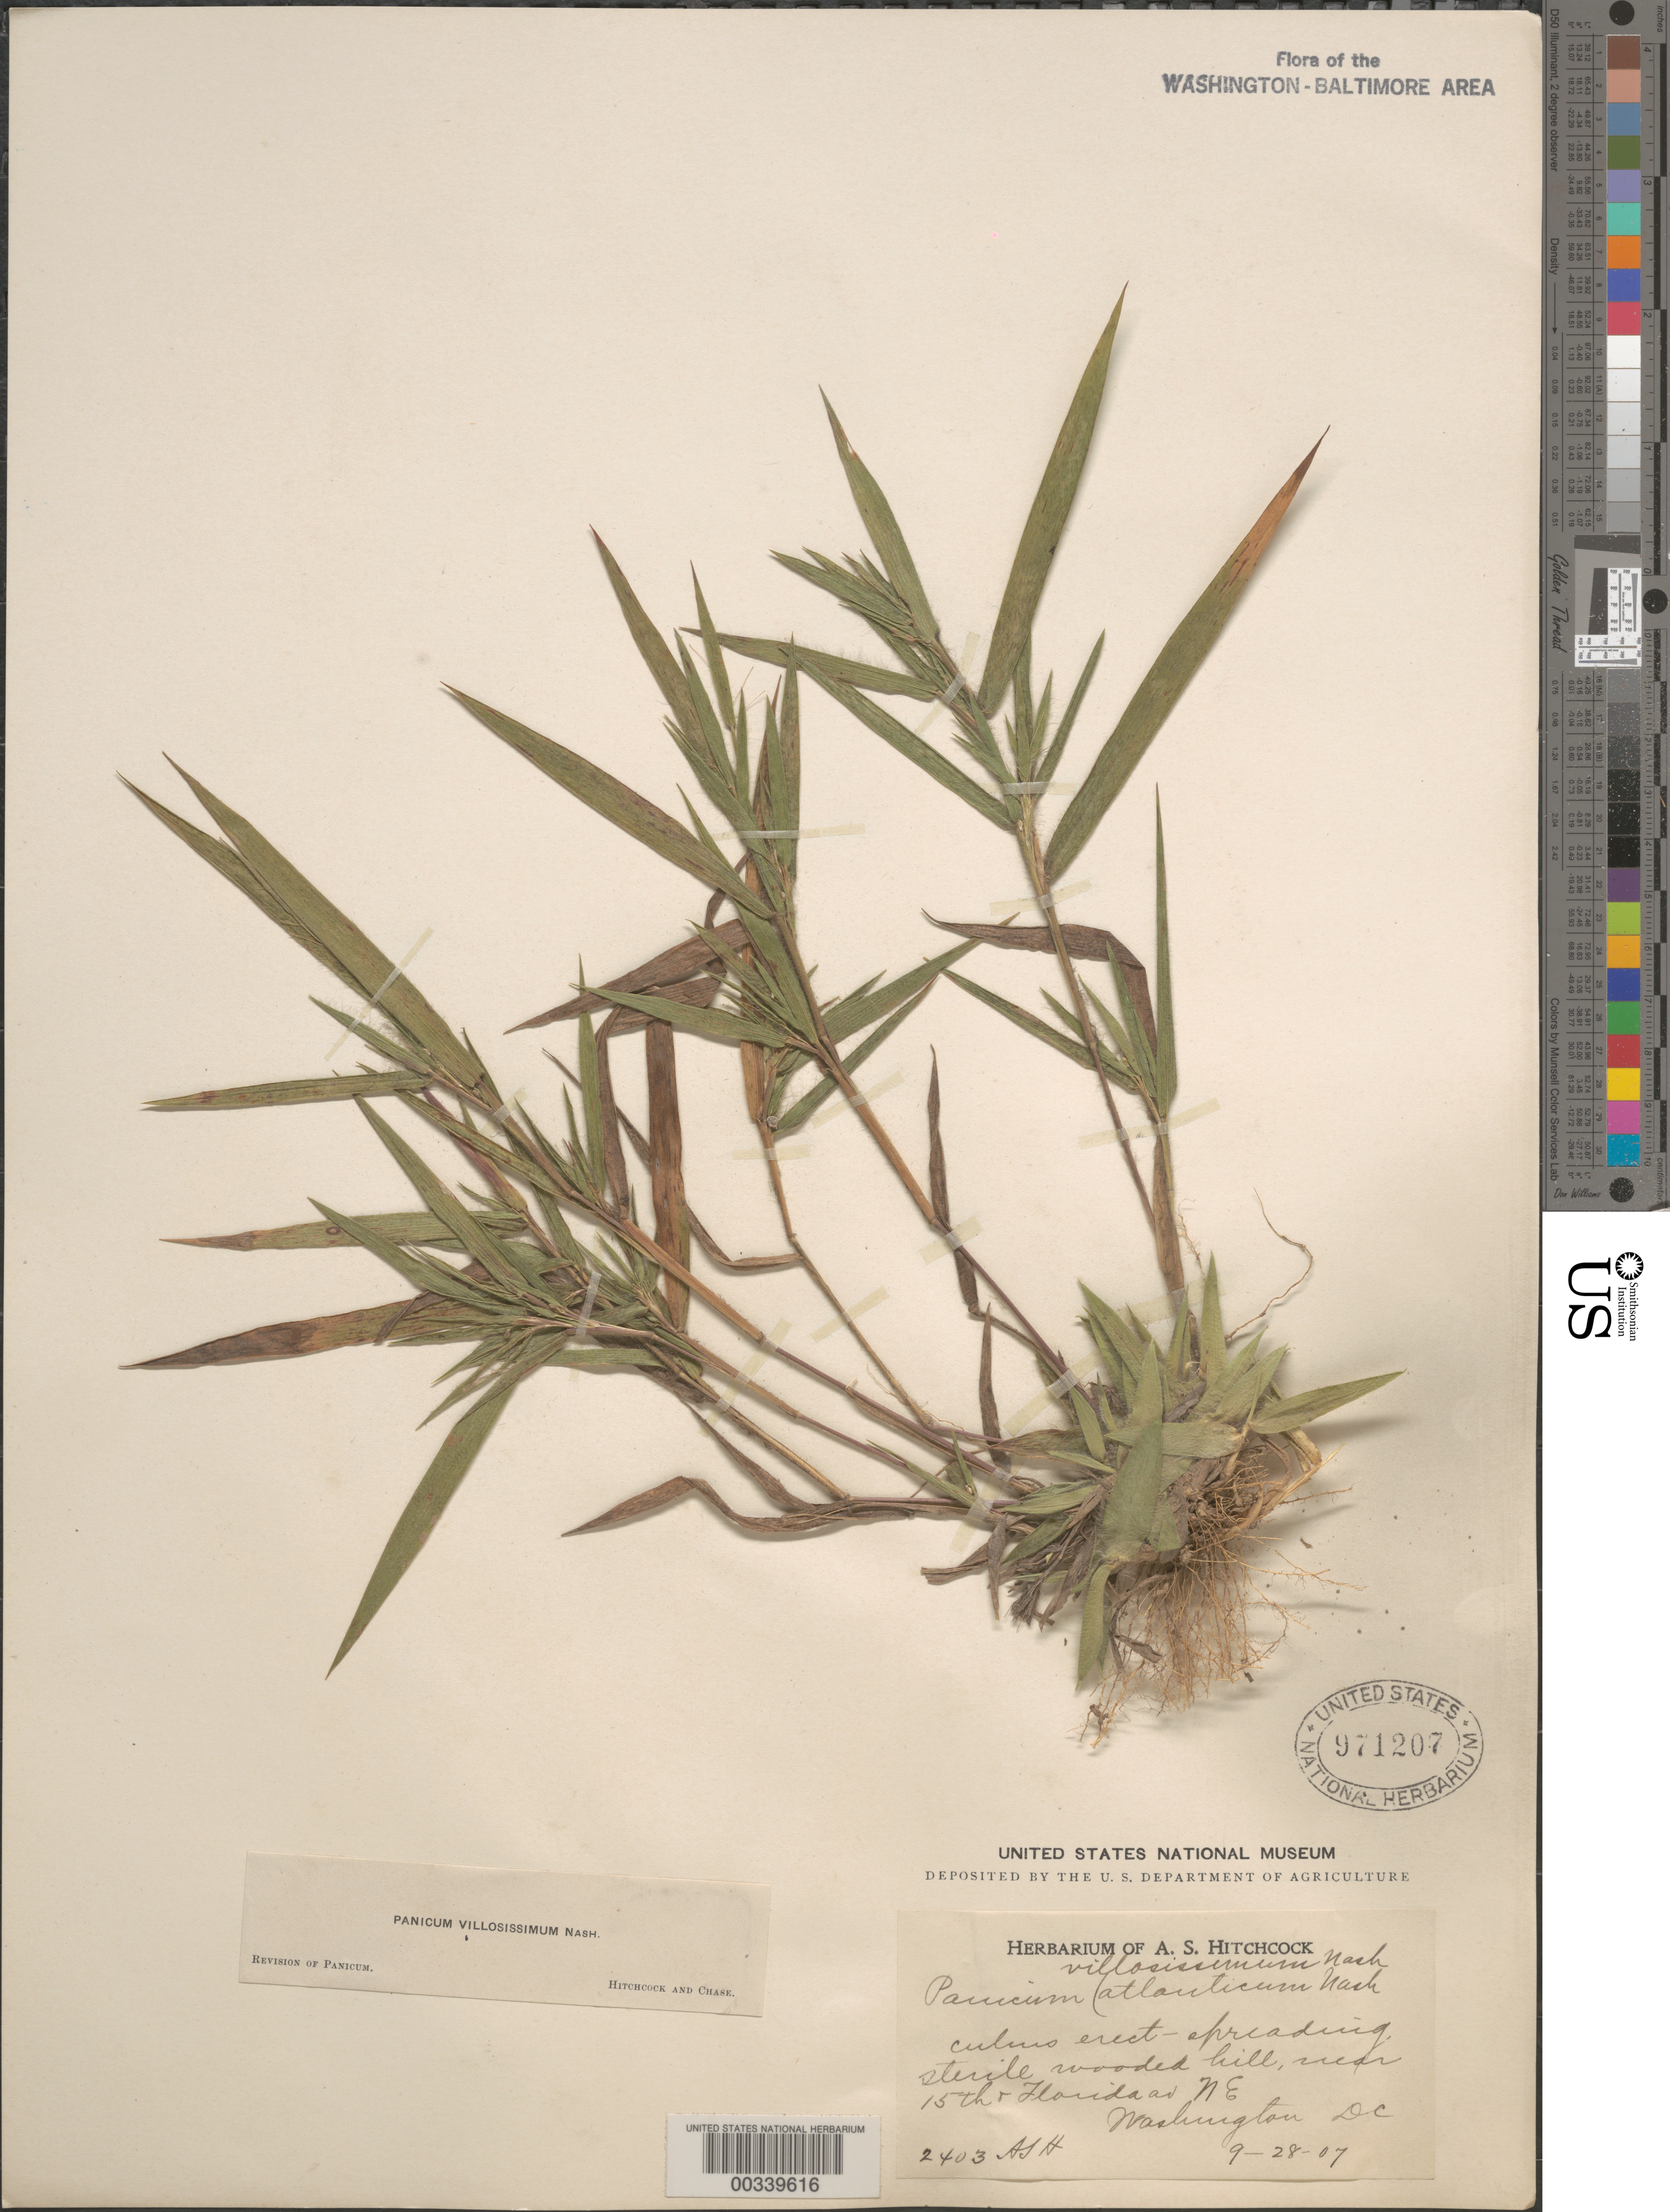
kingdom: Plantae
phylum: Tracheophyta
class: Liliopsida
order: Poales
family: Poaceae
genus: Dichanthelium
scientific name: Dichanthelium ovale subsp. villosissimum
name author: (Nash) Freckmann & Lelong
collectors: A. S. Hitchcock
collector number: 2403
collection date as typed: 28 Sep 1907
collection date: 1907-09-28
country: United States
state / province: District of Columbia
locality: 15th and Florida NE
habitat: Sterile wooded hill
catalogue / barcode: US 971207